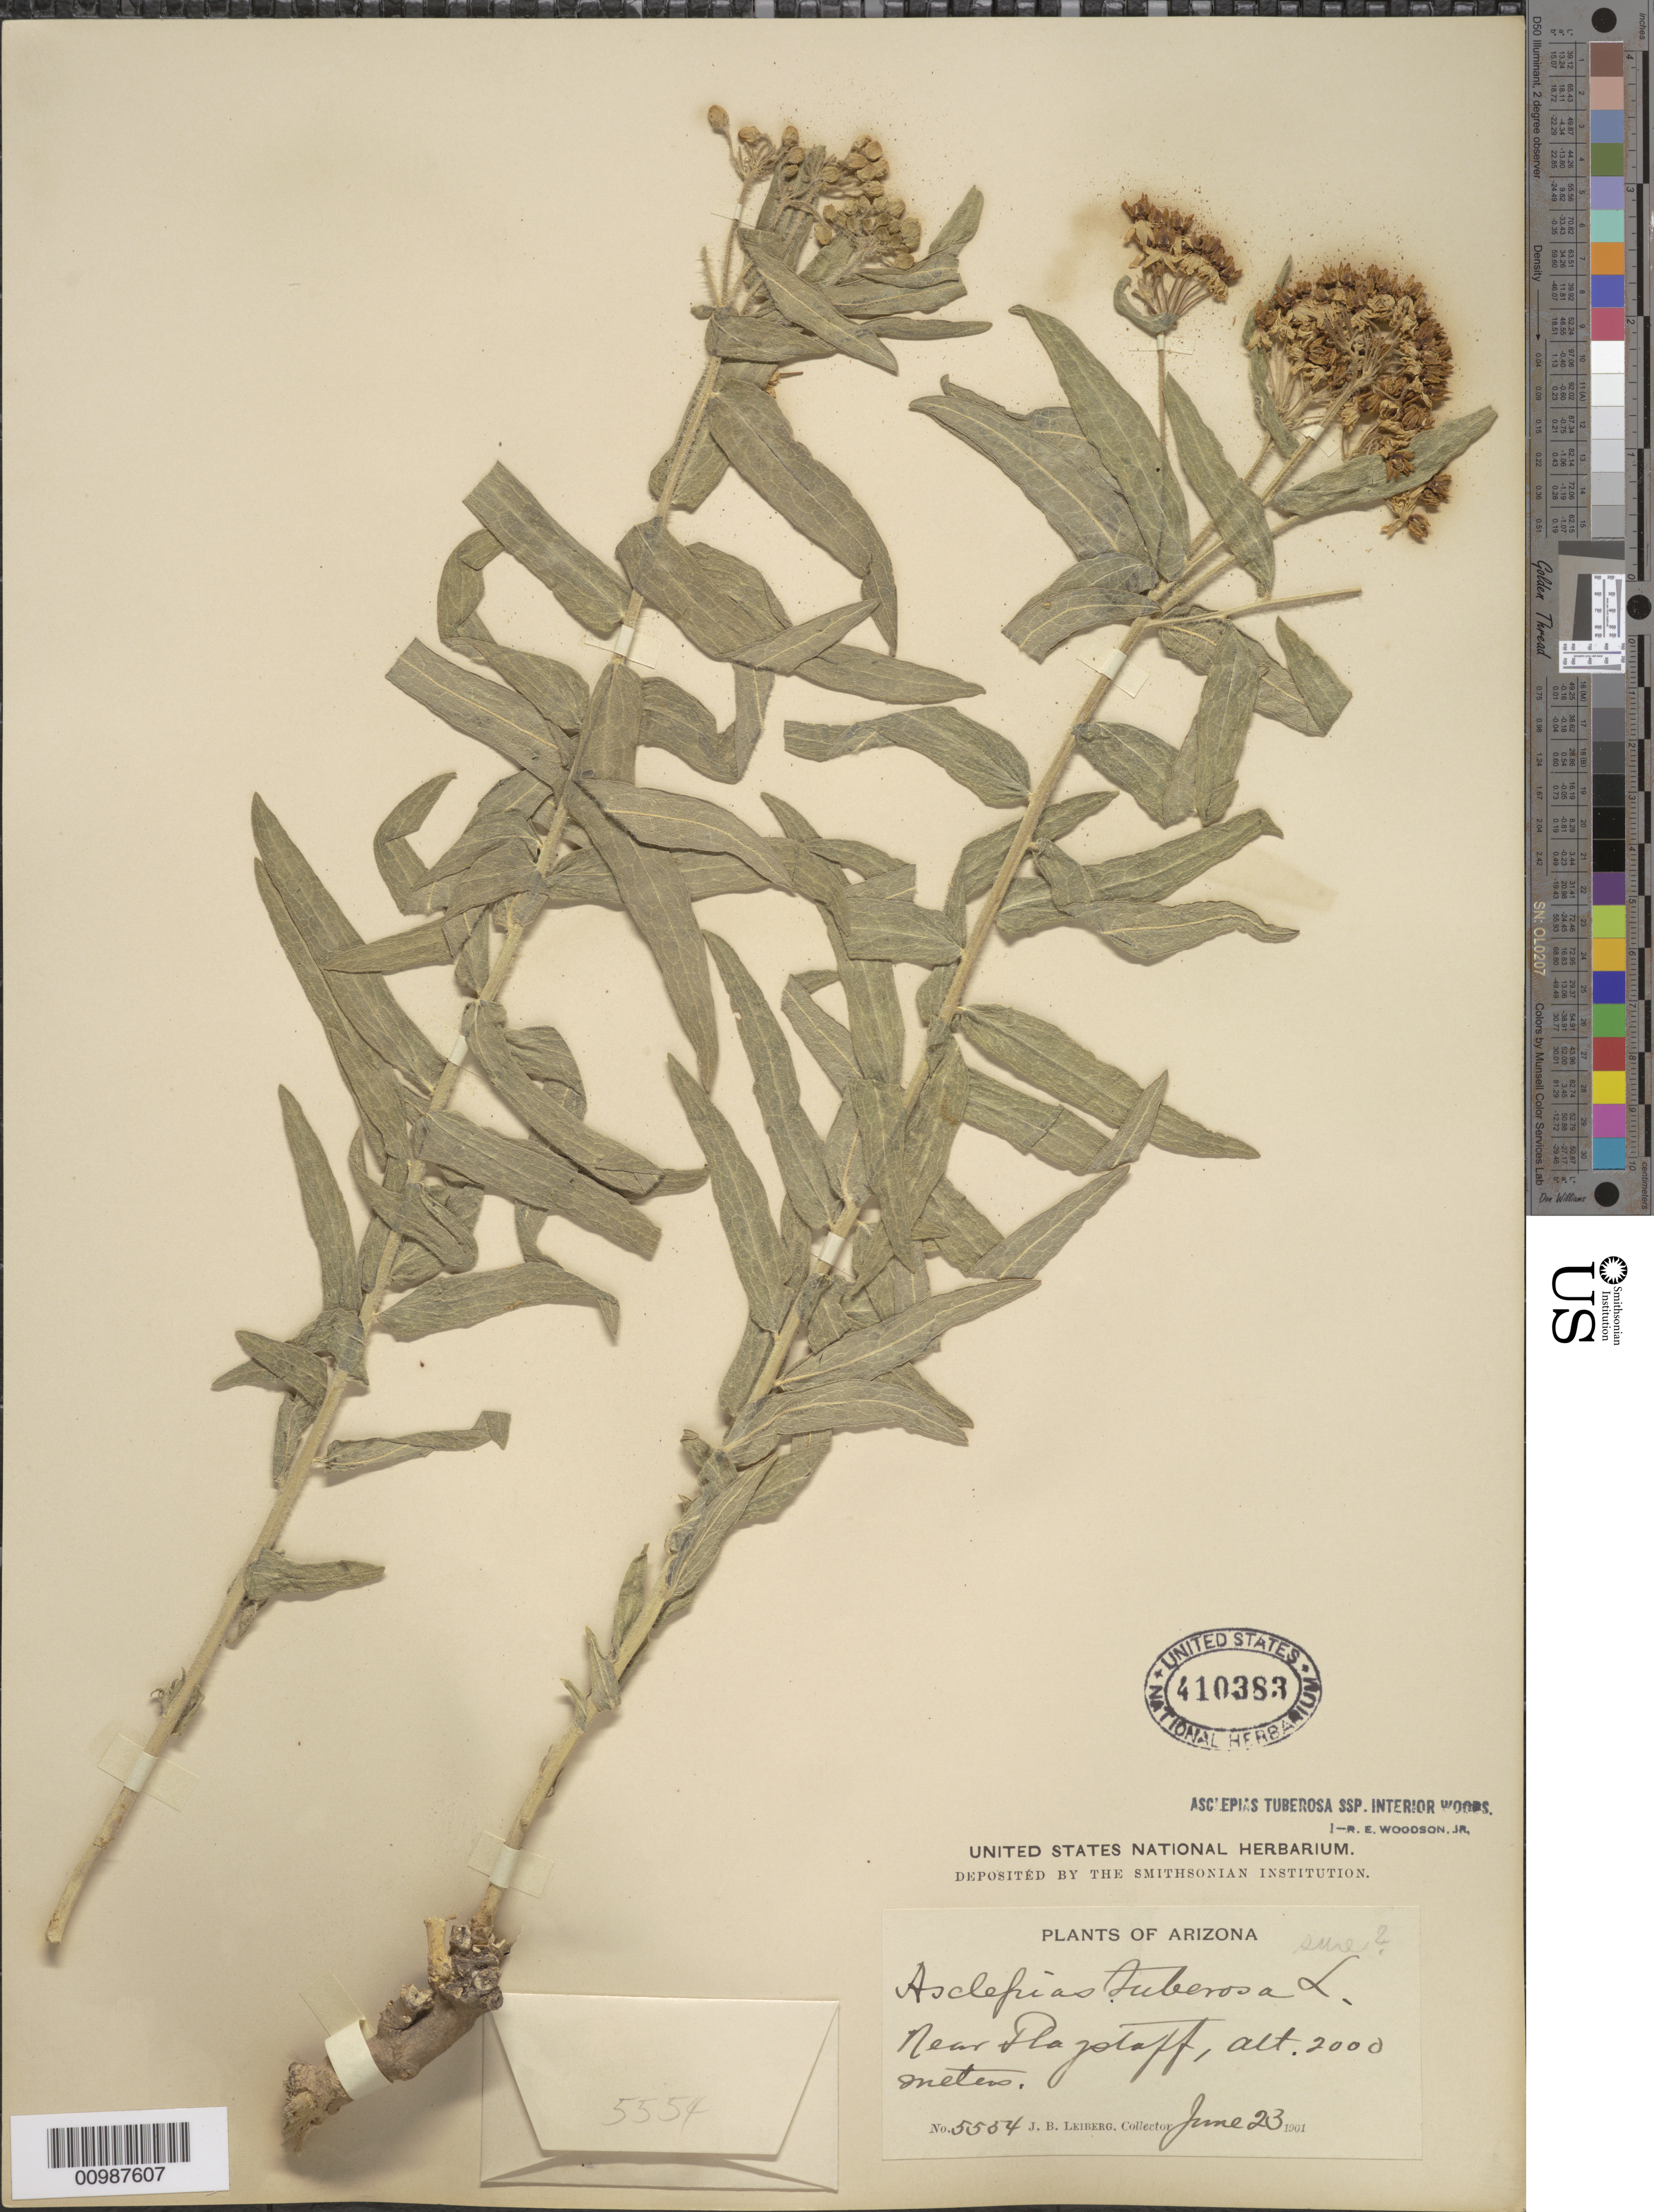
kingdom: Plantae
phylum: Tracheophyta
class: Magnoliopsida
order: Gentianales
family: Apocynaceae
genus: Asclepias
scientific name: Asclepias tuberosa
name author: L.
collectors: J. Leiberg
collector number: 5504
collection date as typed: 23 Jun 1901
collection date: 1901-06-23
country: United States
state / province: Arizona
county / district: Coconino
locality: Near Flagstaff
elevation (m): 2000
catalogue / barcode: US 410383